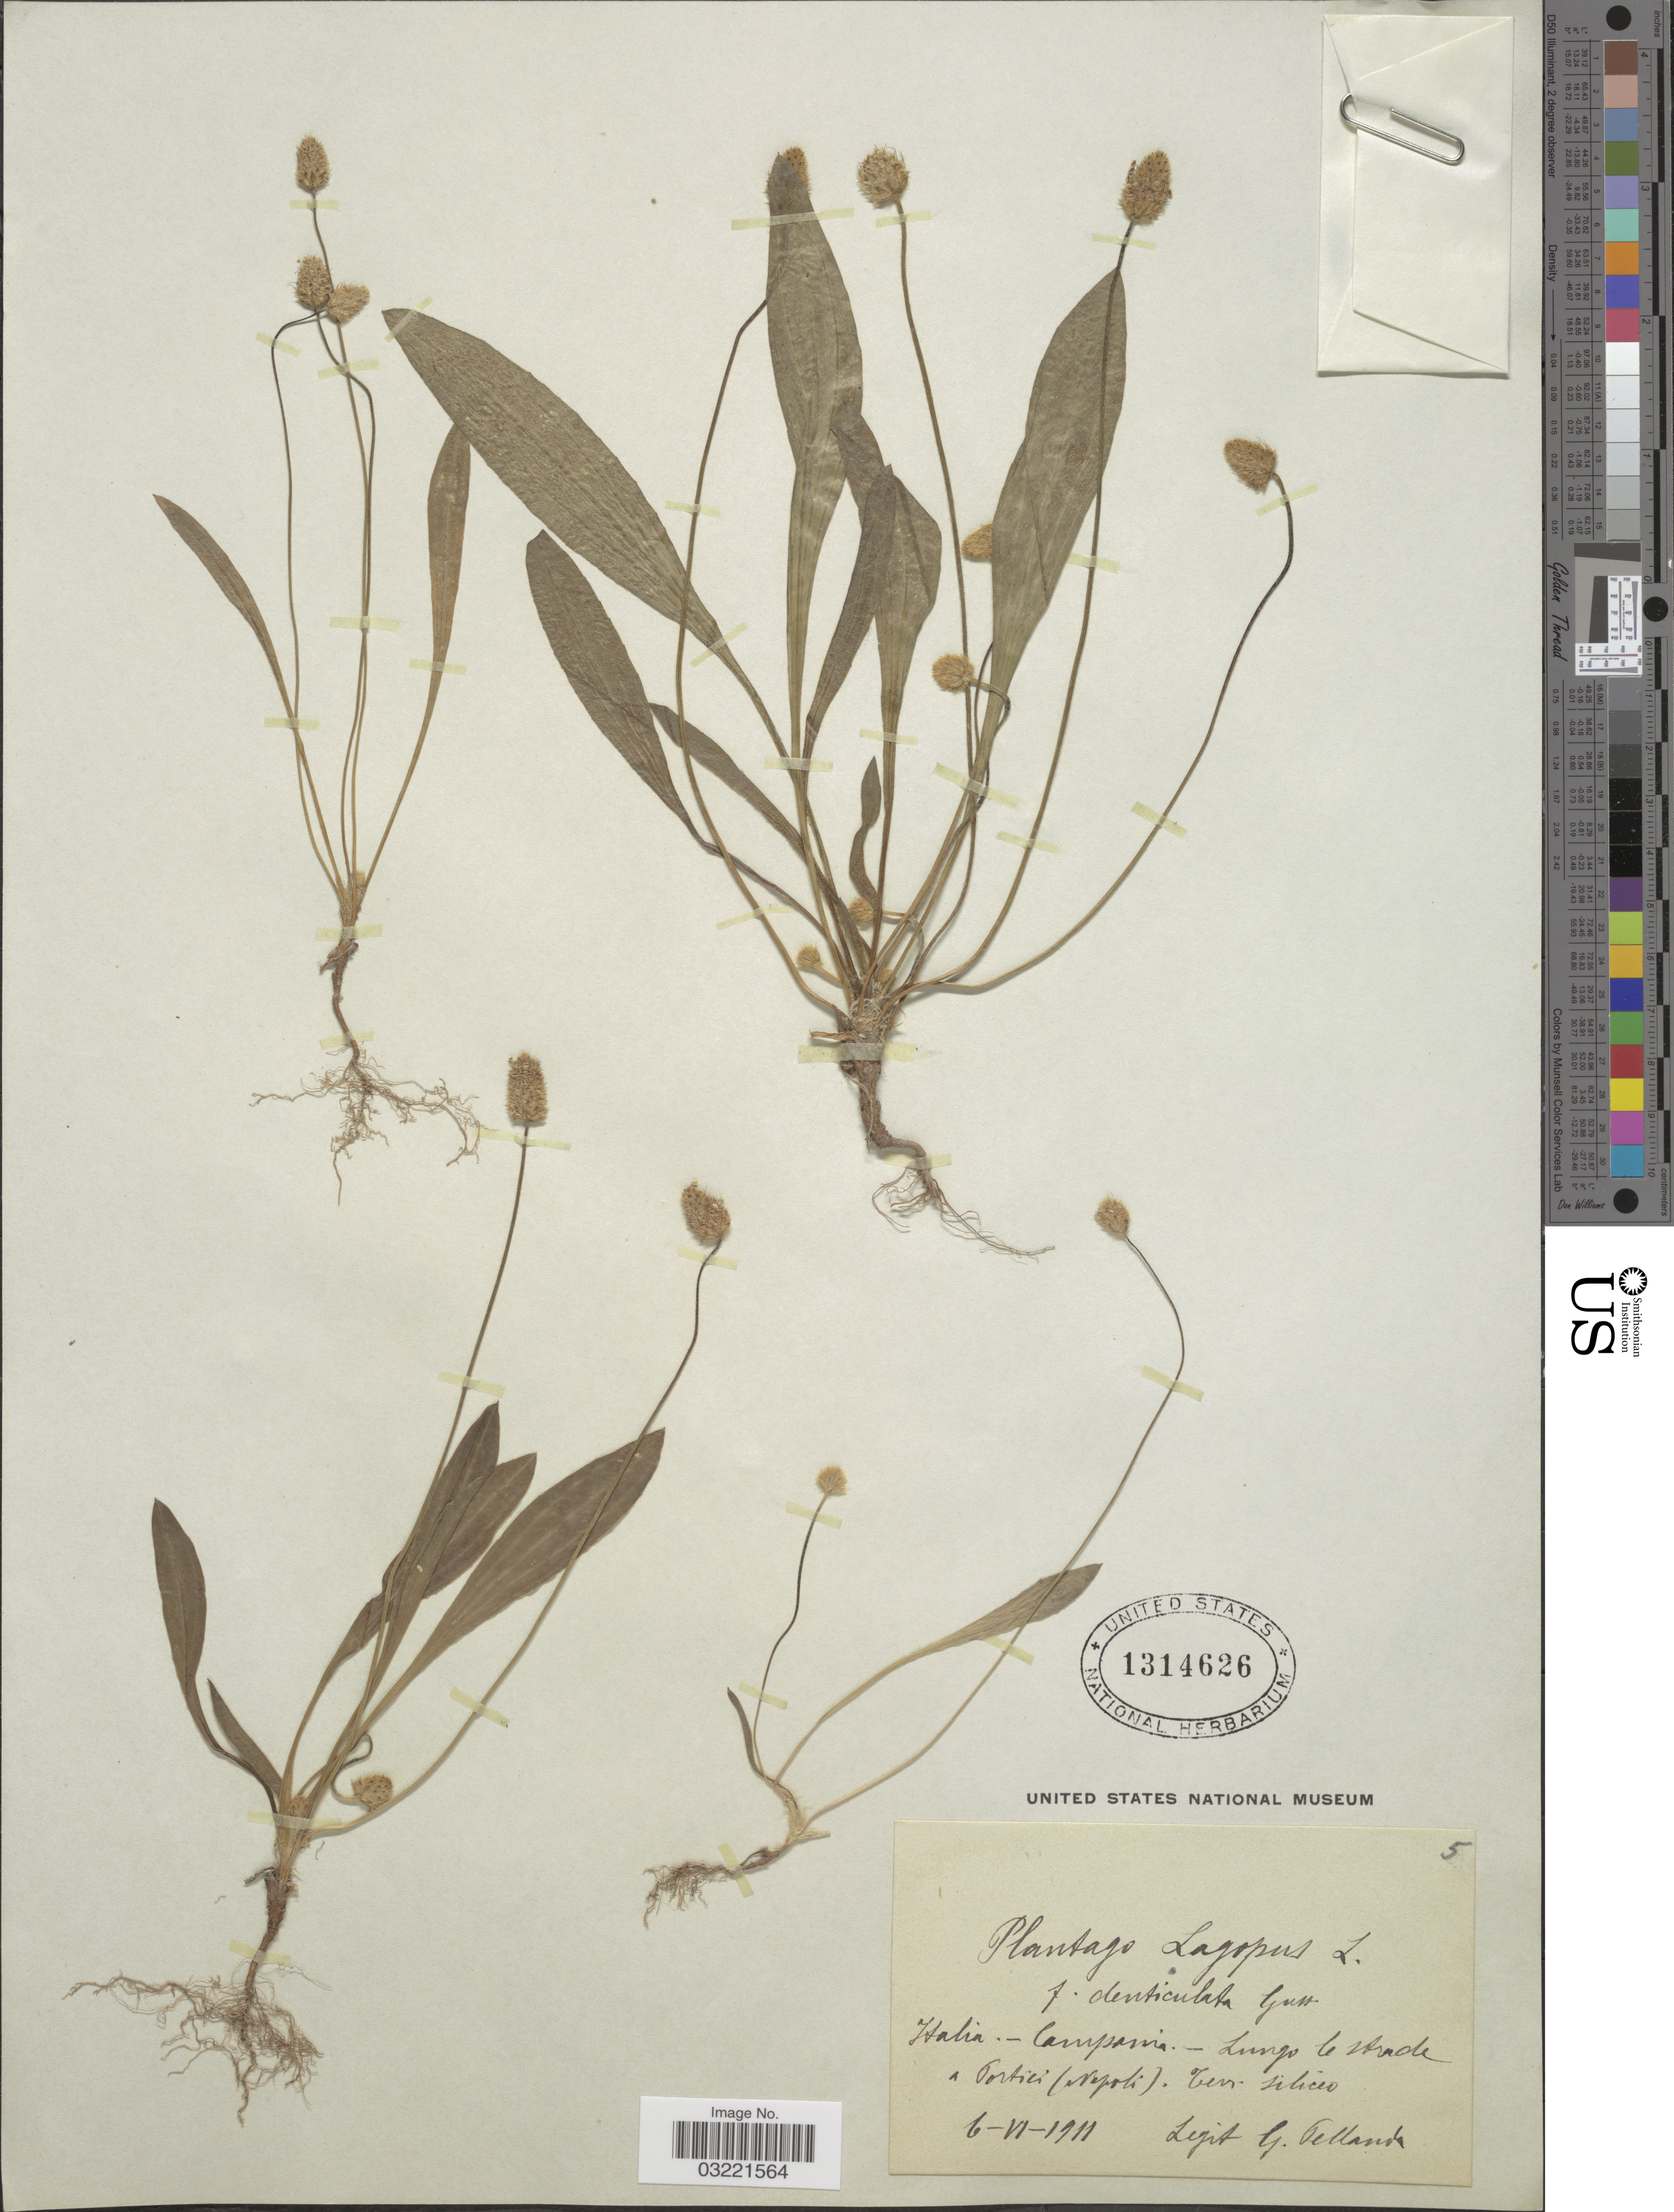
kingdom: Plantae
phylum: Tracheophyta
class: Magnoliopsida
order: Lamiales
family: Plantaginaceae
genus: Plantago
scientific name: Plantago lagopus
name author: L.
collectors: G. Pellanda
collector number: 5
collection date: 1911-06-06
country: Italy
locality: Campania-Lungo le strade a Portici (Nepoli).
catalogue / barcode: US 1314626